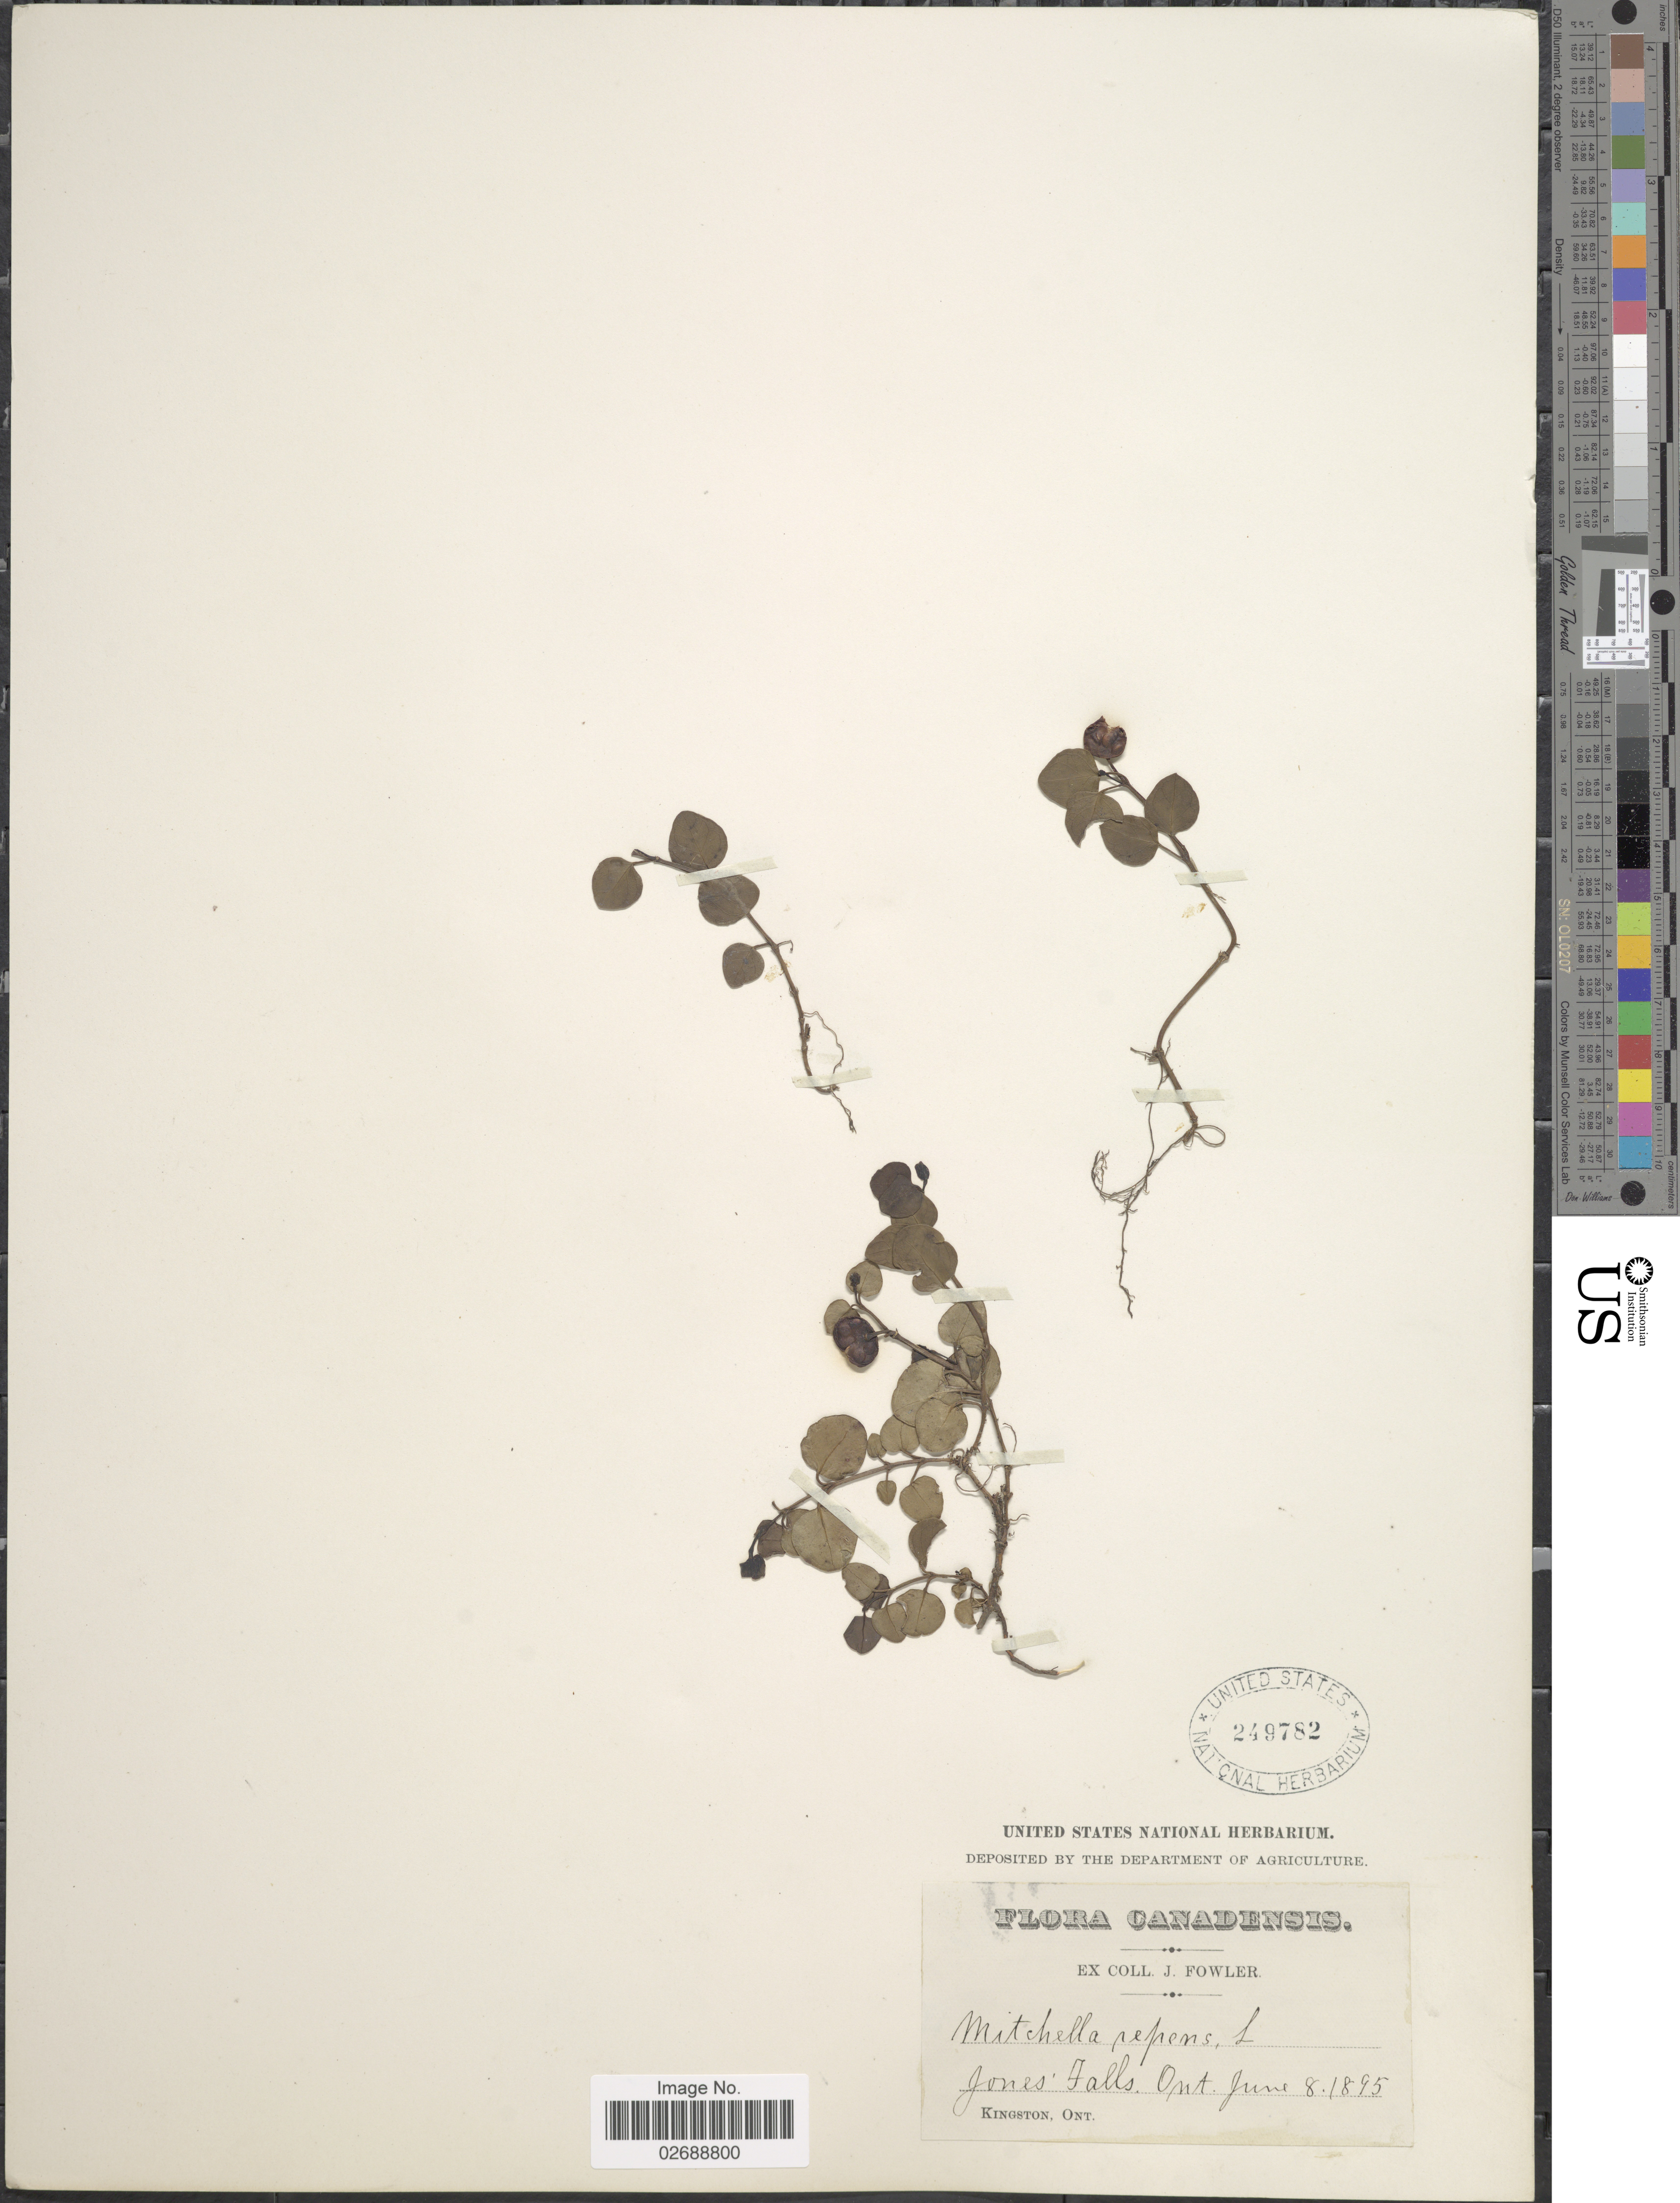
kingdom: Plantae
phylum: Tracheophyta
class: Magnoliopsida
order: Gentianales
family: Rubiaceae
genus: Mitchella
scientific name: Mitchella repens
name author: L.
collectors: J. P. Fowler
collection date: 1895-06-08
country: Canada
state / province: Ontario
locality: Jones Falls, Kingston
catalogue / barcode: US 249782